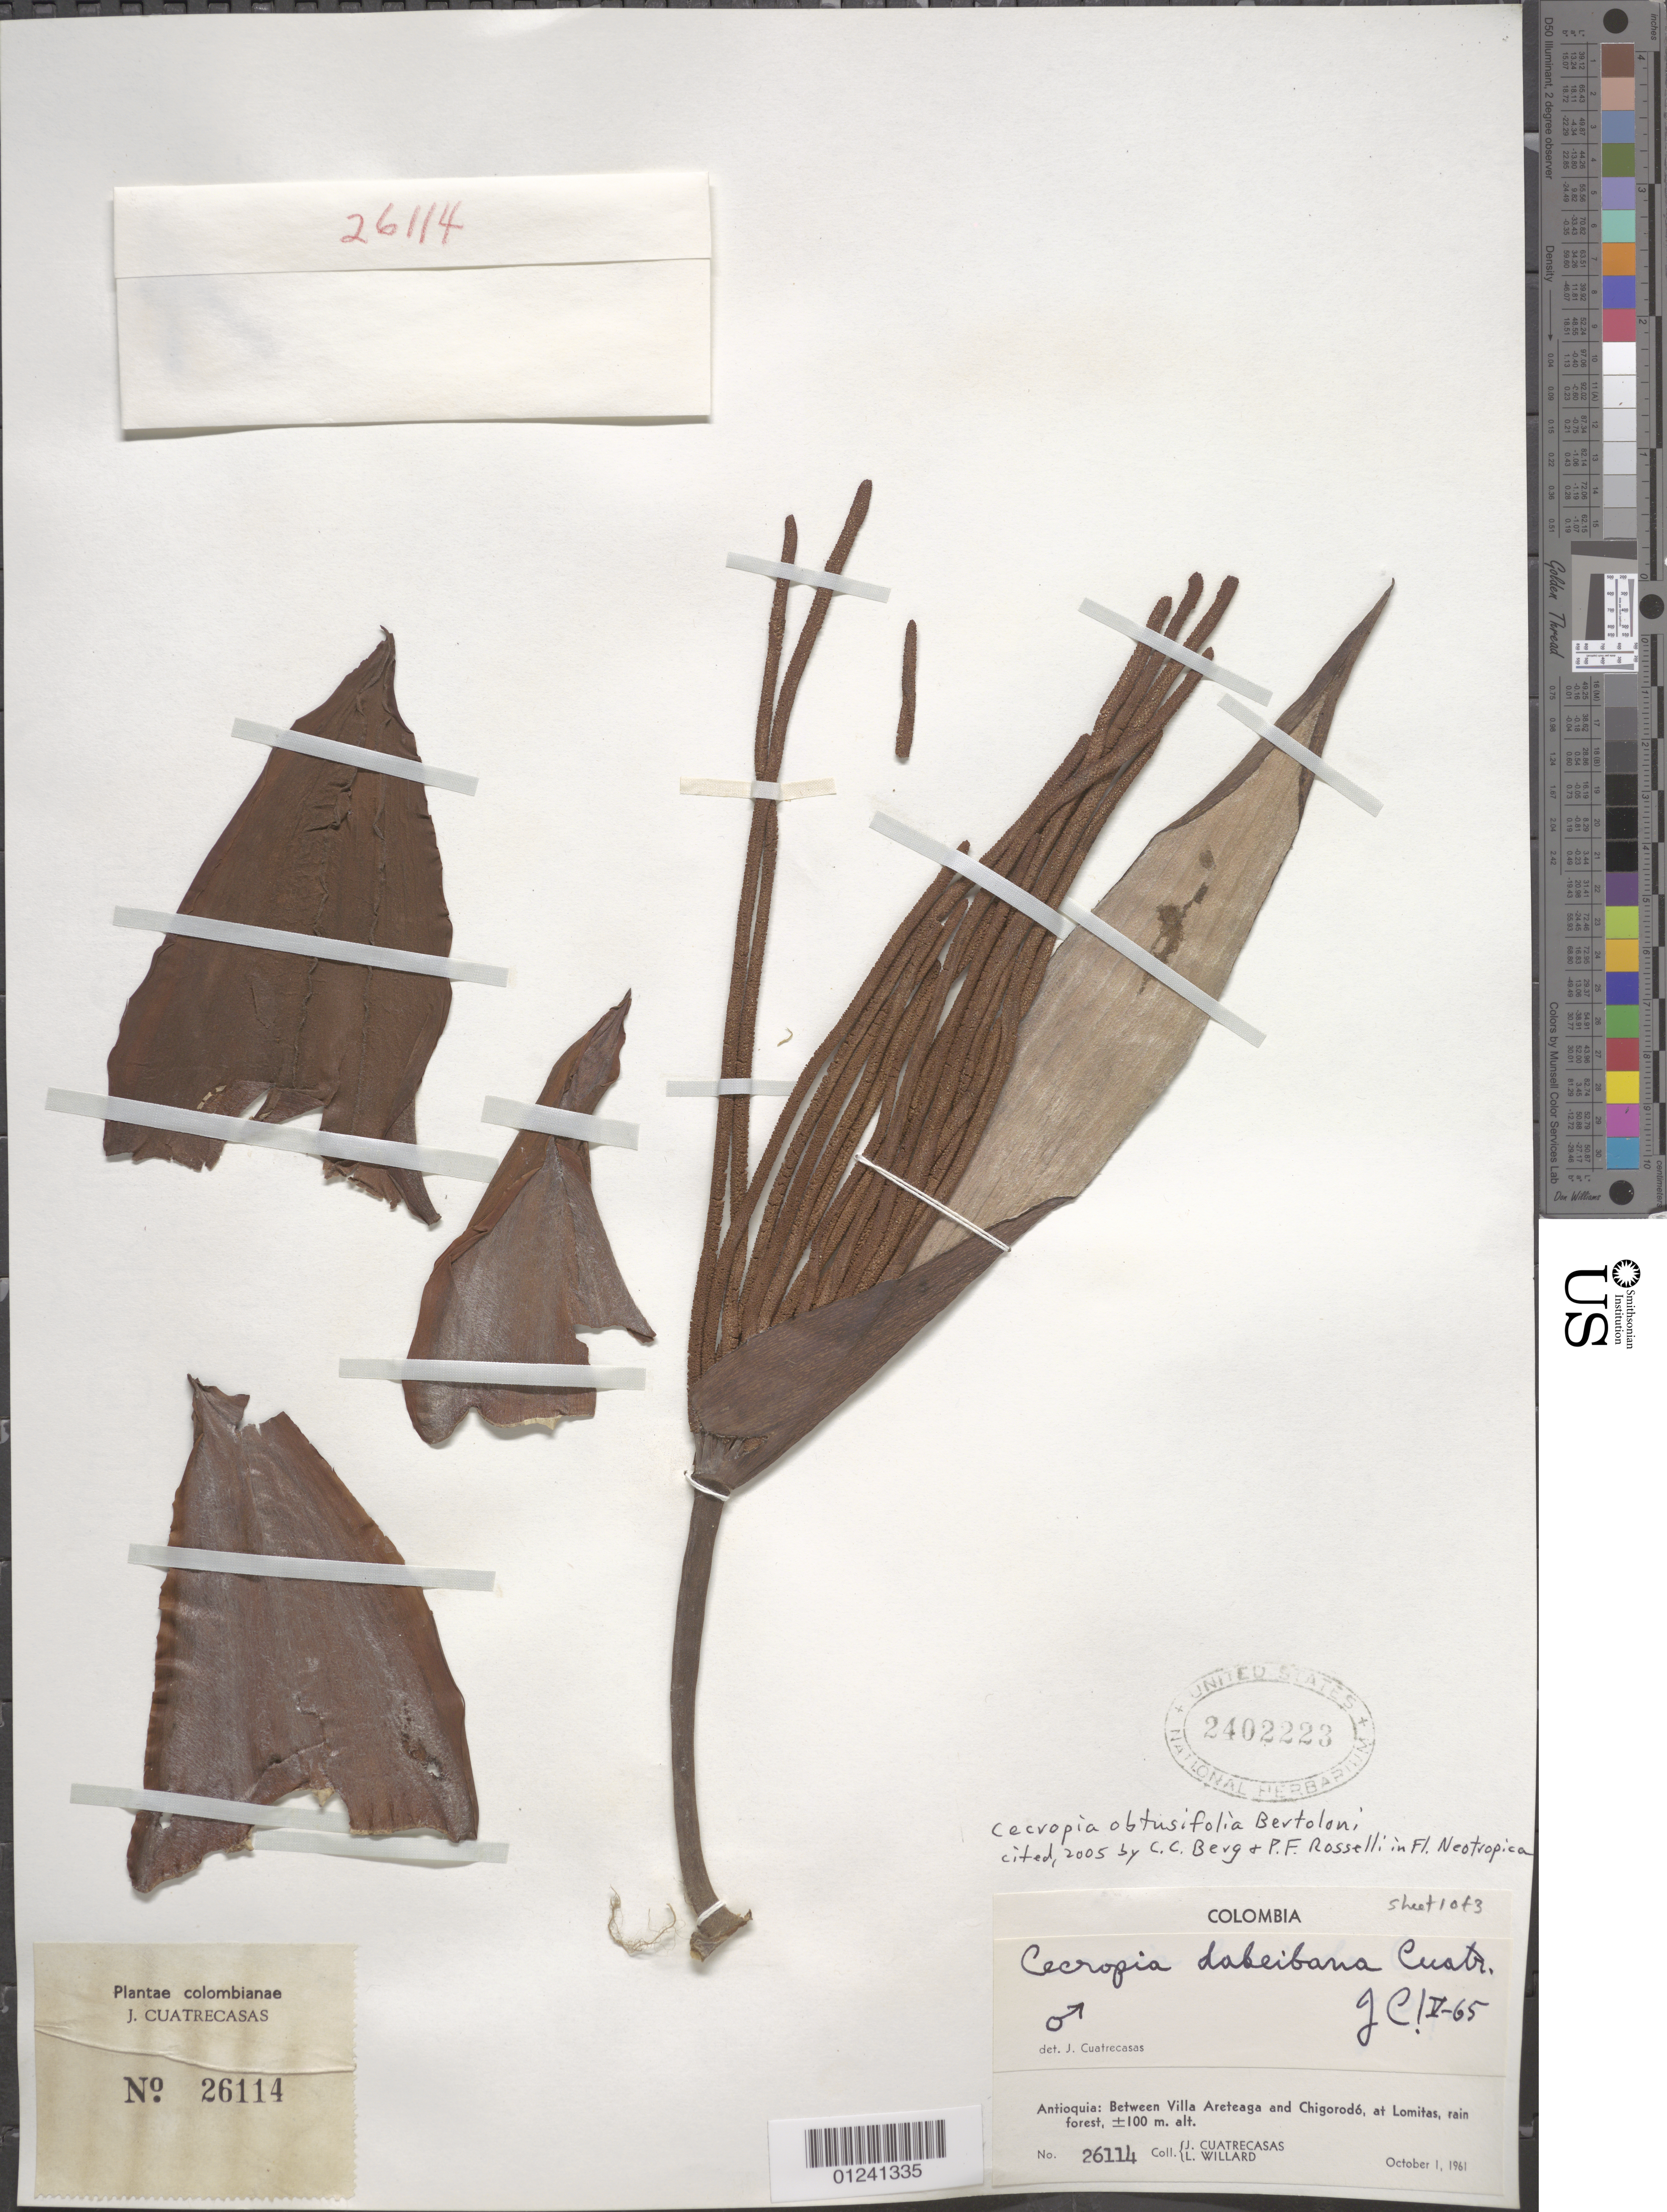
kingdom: Plantae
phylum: Tracheophyta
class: Magnoliopsida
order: Rosales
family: Urticaceae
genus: Cecropia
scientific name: Cecropia obtusifolia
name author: Bertol.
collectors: J. Cuatrecasas & L. Willard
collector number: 26114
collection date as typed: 1 Oct 1961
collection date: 1961-10-01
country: Colombia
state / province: Antioquia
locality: between Villa Arteaga and Chigorodó, at Lomitas, rain forest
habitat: rain forest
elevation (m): -100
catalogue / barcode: US 2402223